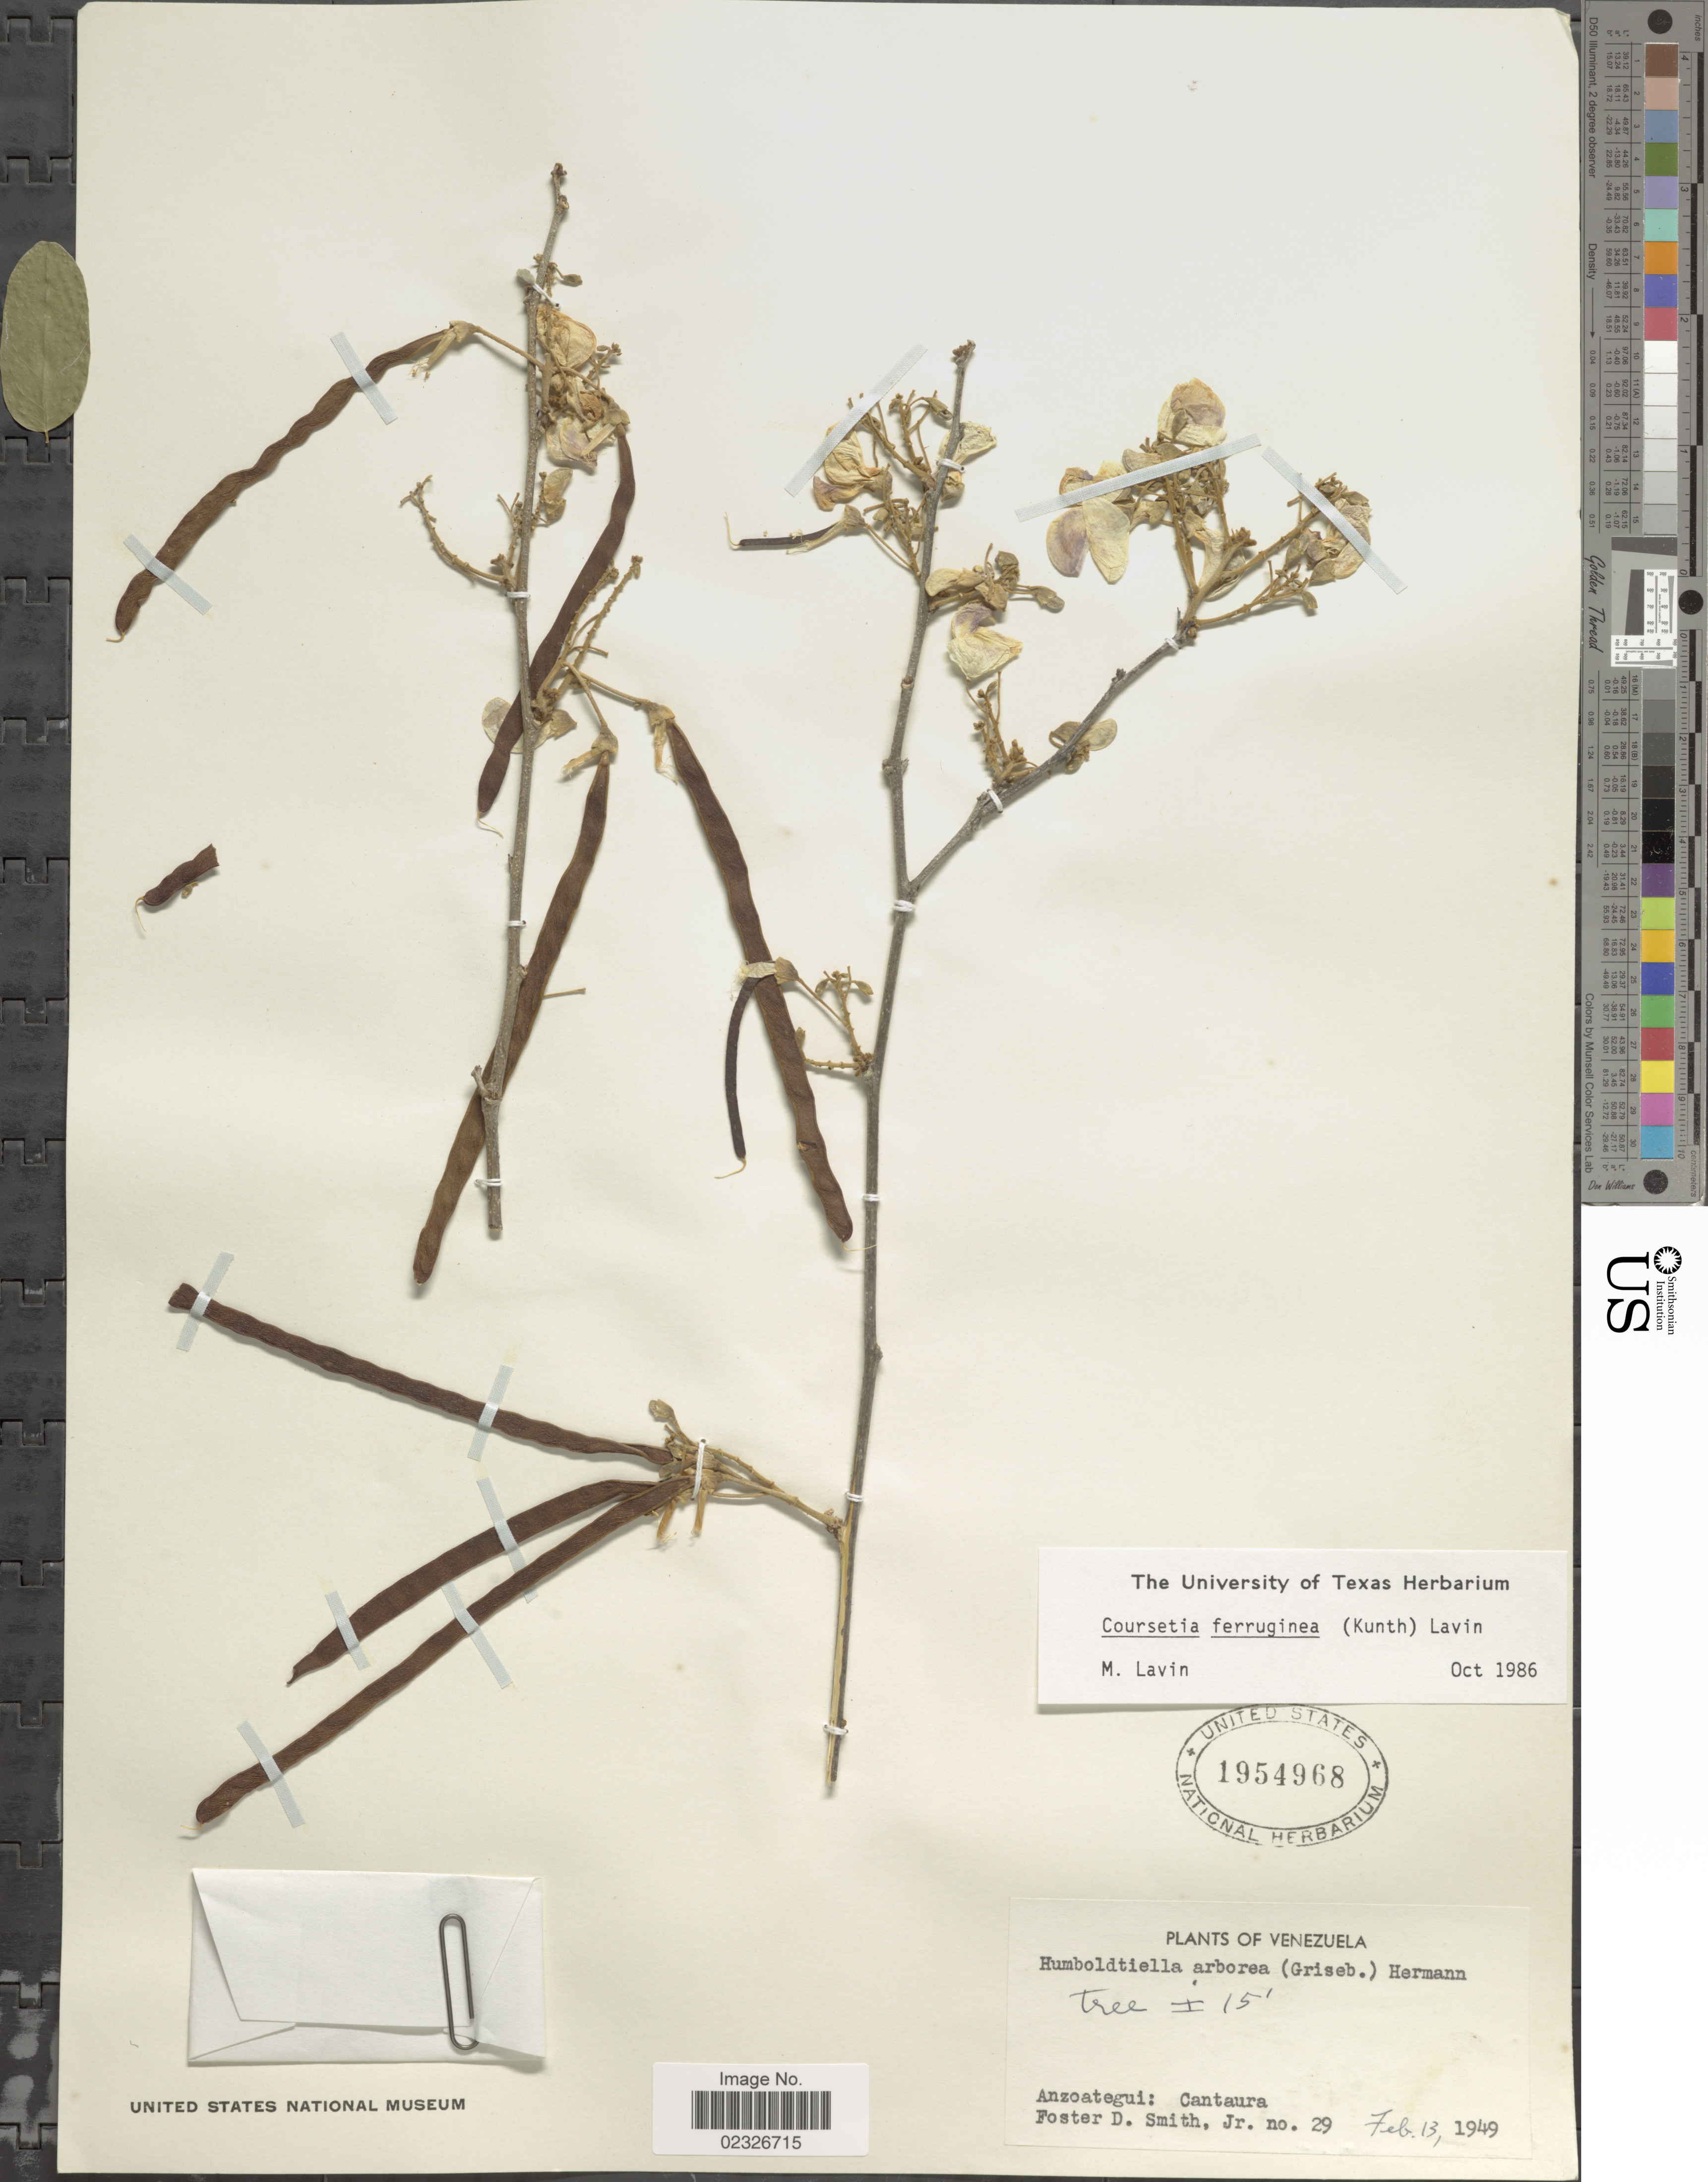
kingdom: Plantae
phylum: Tracheophyta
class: Magnoliopsida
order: Fabales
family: Fabaceae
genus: Coursetia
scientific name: Coursetia ferruginea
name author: (Kunth) Lavin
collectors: F. Smith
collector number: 29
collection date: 1949-02-13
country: Venezuela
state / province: Anzoategui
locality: Cantaura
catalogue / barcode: US 1954968